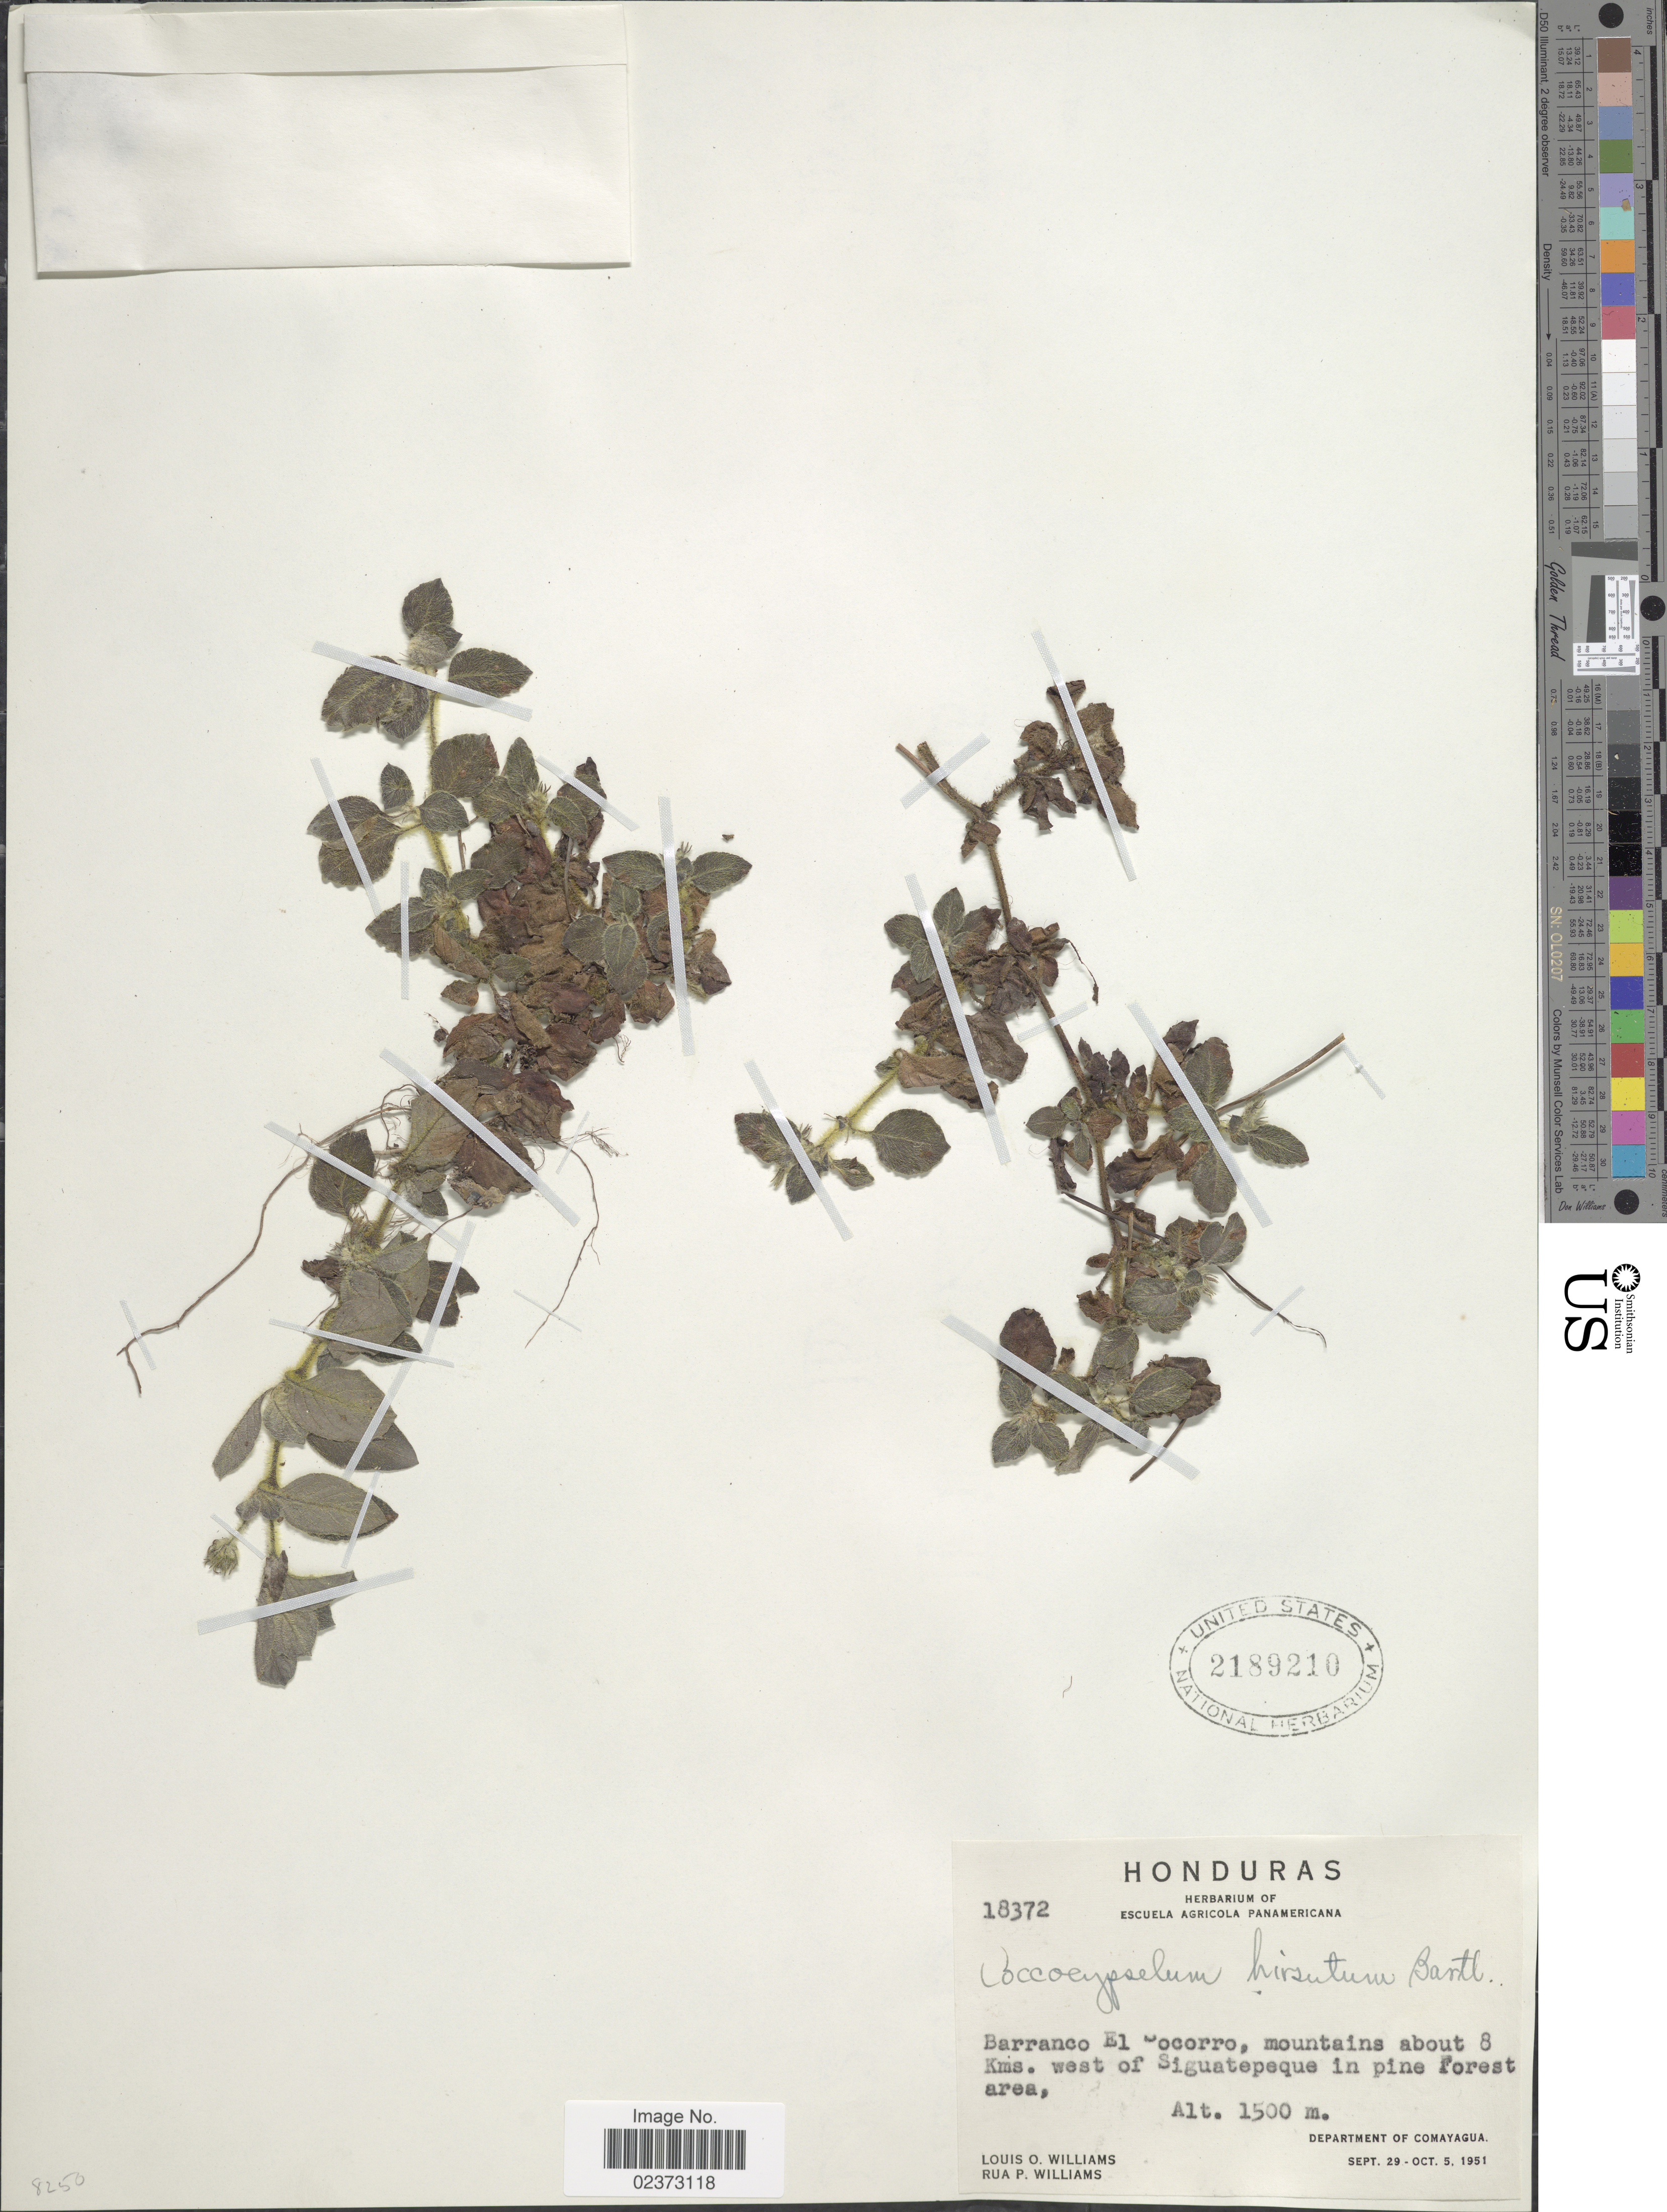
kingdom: Plantae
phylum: Tracheophyta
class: Magnoliopsida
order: Gentianales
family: Rubiaceae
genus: Coccocypselum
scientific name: Coccocypselum hispidulum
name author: (Standl.) Standl.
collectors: L. O. Williams & R. P. Williams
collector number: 18372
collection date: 1951-09-29/1951-10-05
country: Honduras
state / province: Comayagua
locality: Barranco El Bocorro, mountains about 6 Kms. west of Siguatepeque in pine forest area, Department of Comayagua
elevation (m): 1500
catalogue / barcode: US 2189210